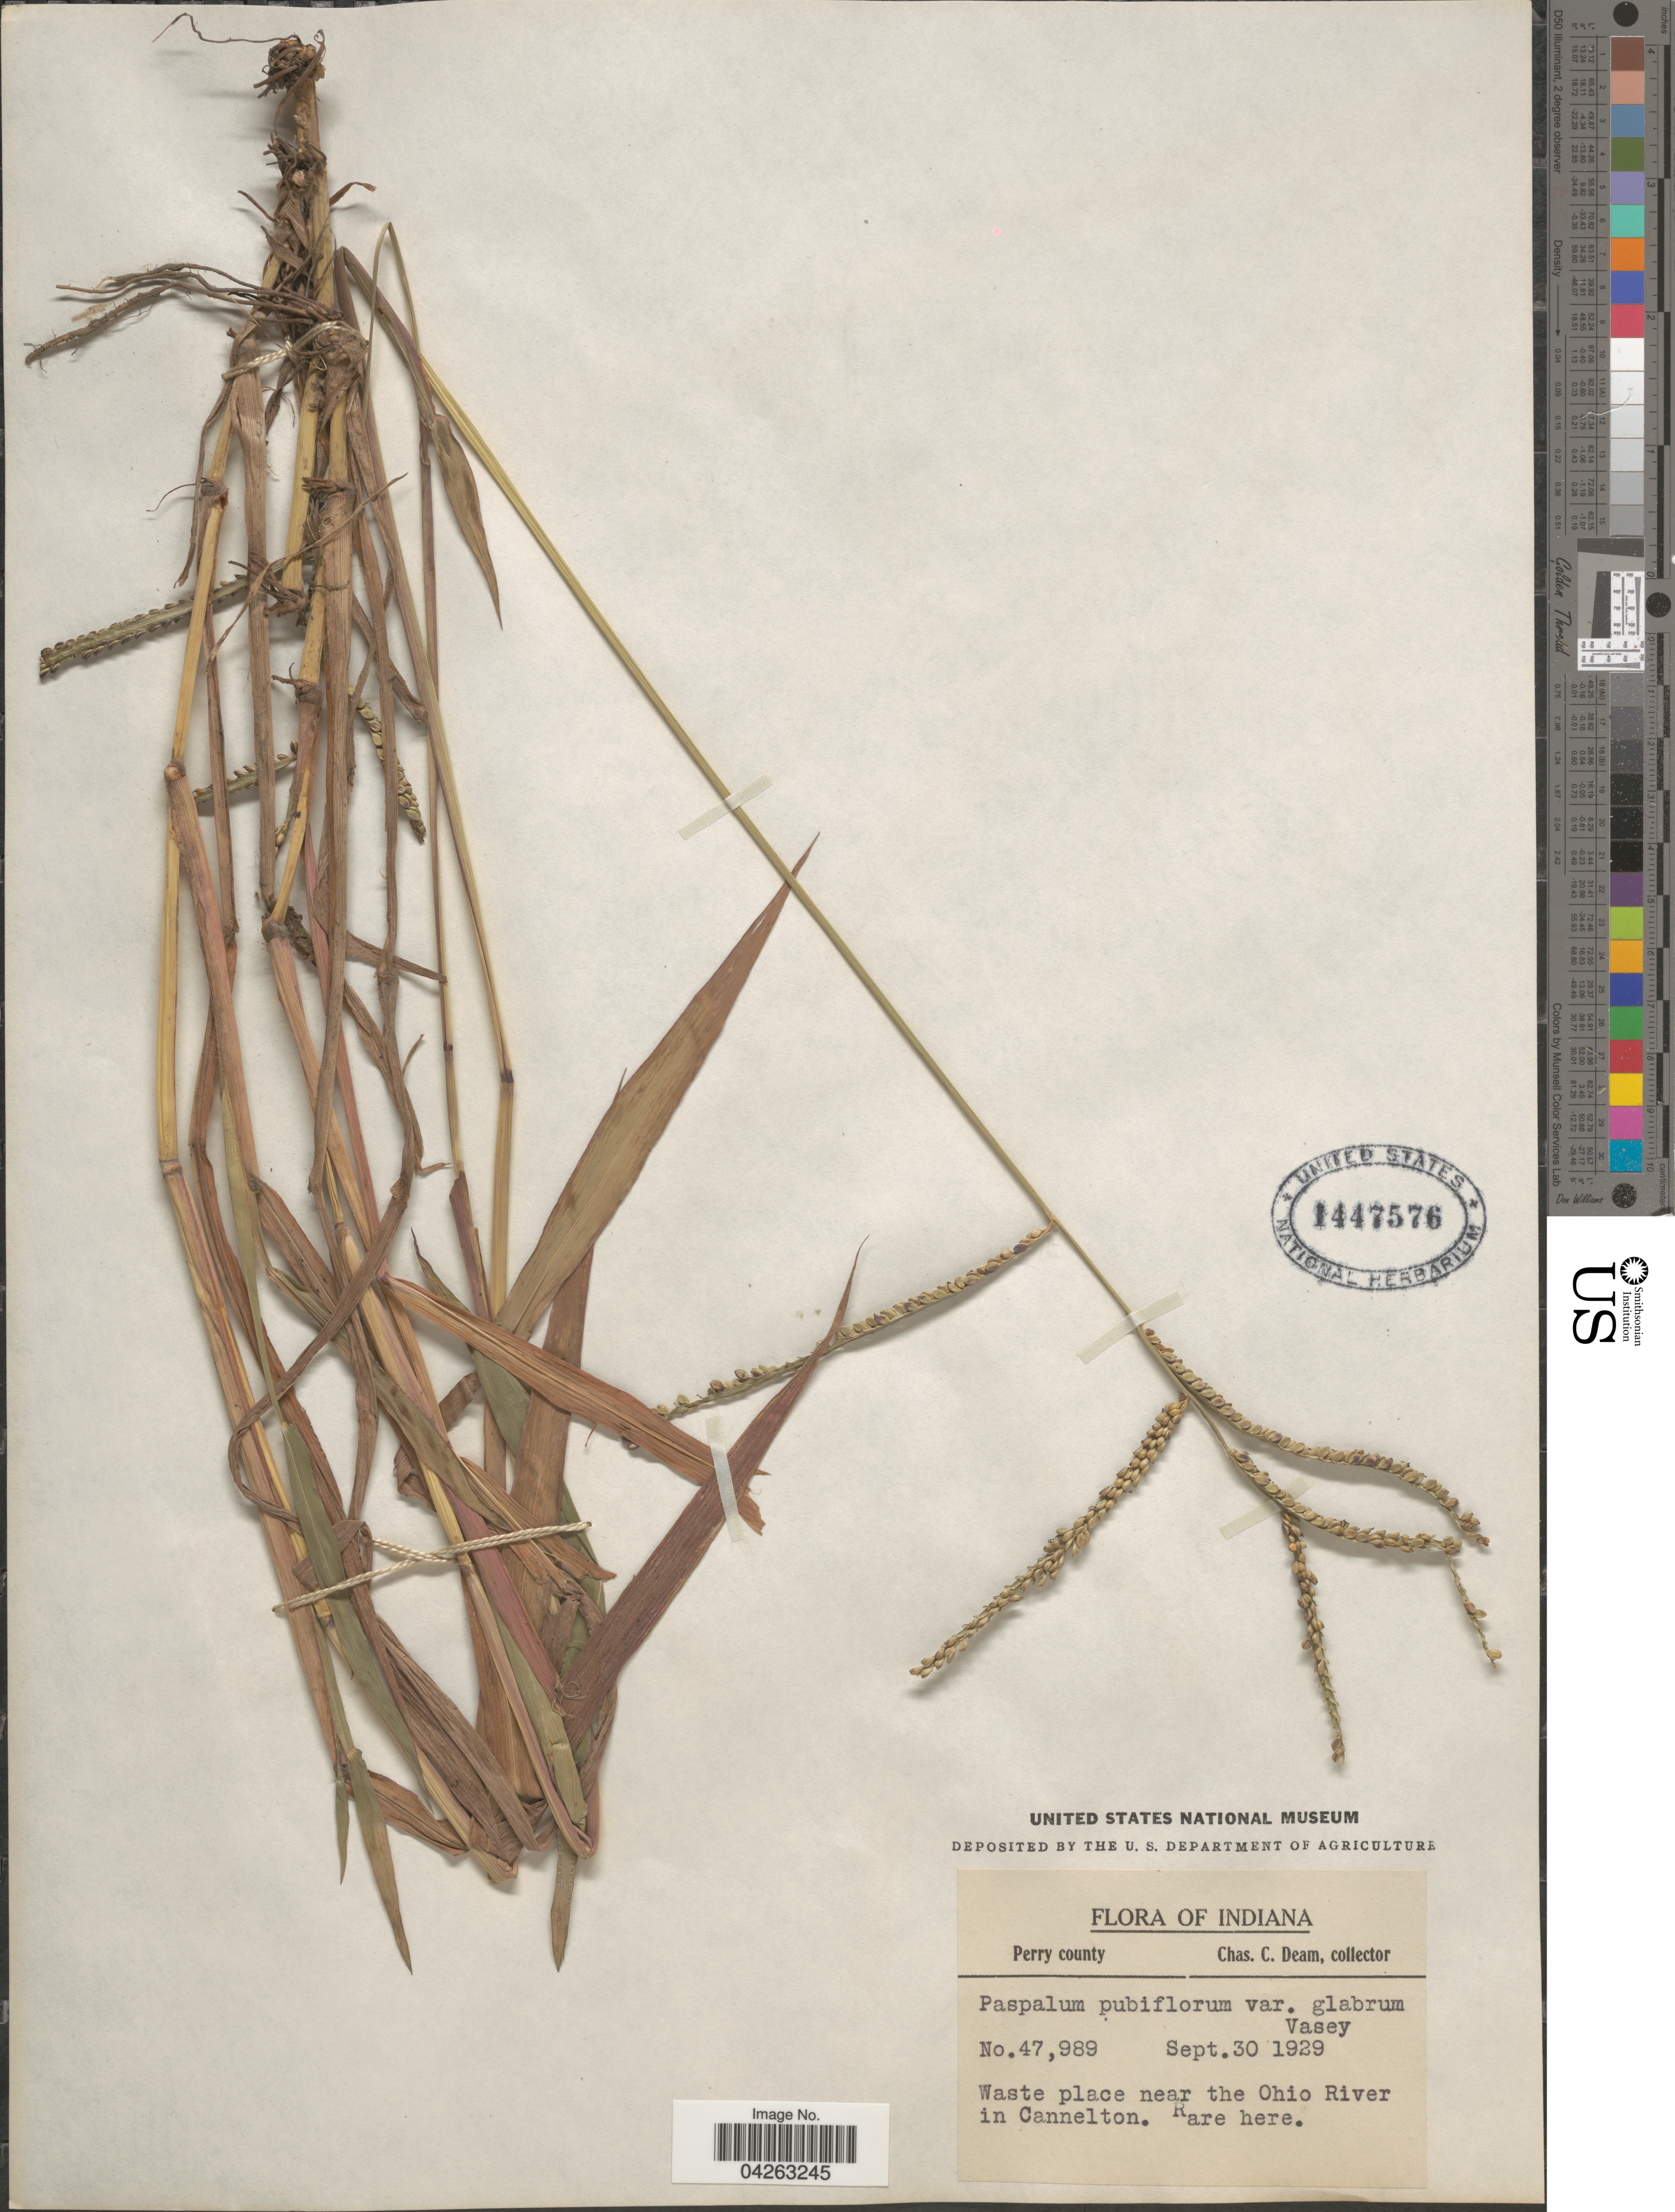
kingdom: Plantae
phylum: Tracheophyta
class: Liliopsida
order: Poales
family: Poaceae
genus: Paspalum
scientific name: Paspalum pubiflorum var. glabrum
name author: Vasey ex Scribn.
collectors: C. C. Deam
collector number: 47989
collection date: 1929-09-30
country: United States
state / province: Indiana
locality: Perry county. Waste place near the Ohio River in Cannelton.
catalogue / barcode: US 1447576